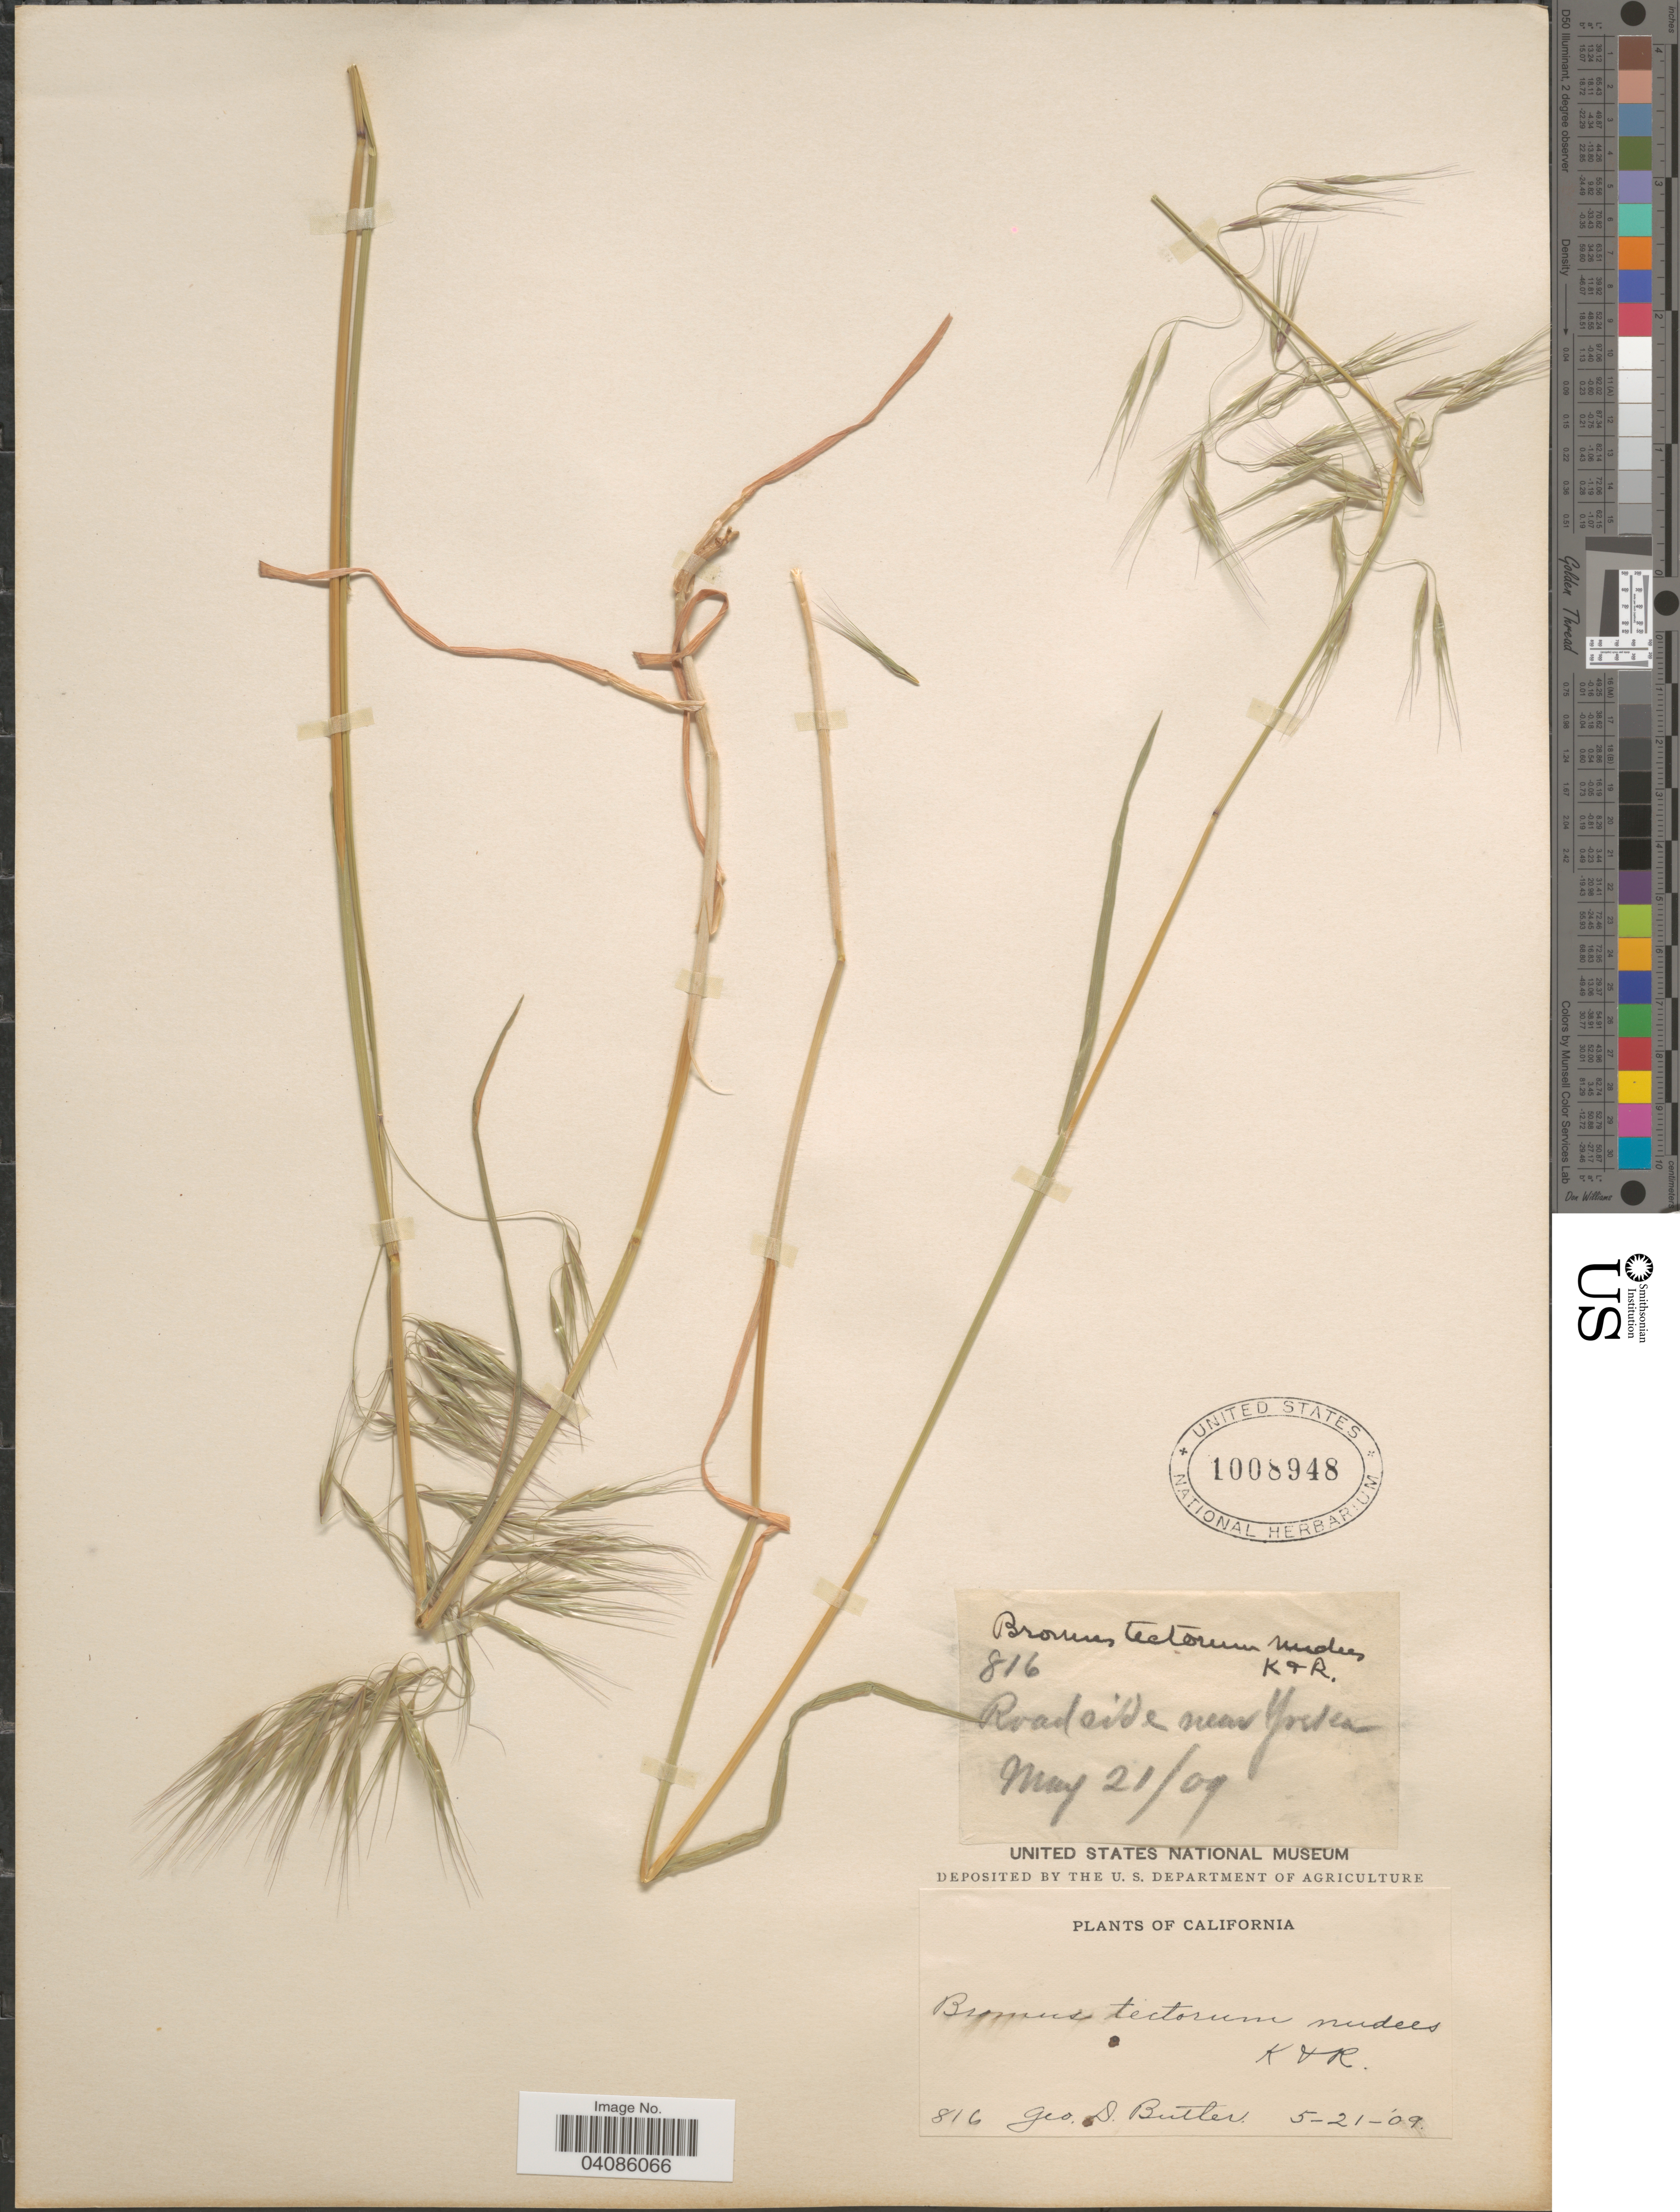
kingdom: Plantae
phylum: Tracheophyta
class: Liliopsida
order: Poales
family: Poaceae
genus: Bromus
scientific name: Bromus tectorum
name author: L.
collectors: G. D. Butler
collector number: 816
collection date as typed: Transcribed d/m/y: 21/5/9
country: United States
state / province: California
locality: Roadside near Yreka.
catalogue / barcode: US 1008948